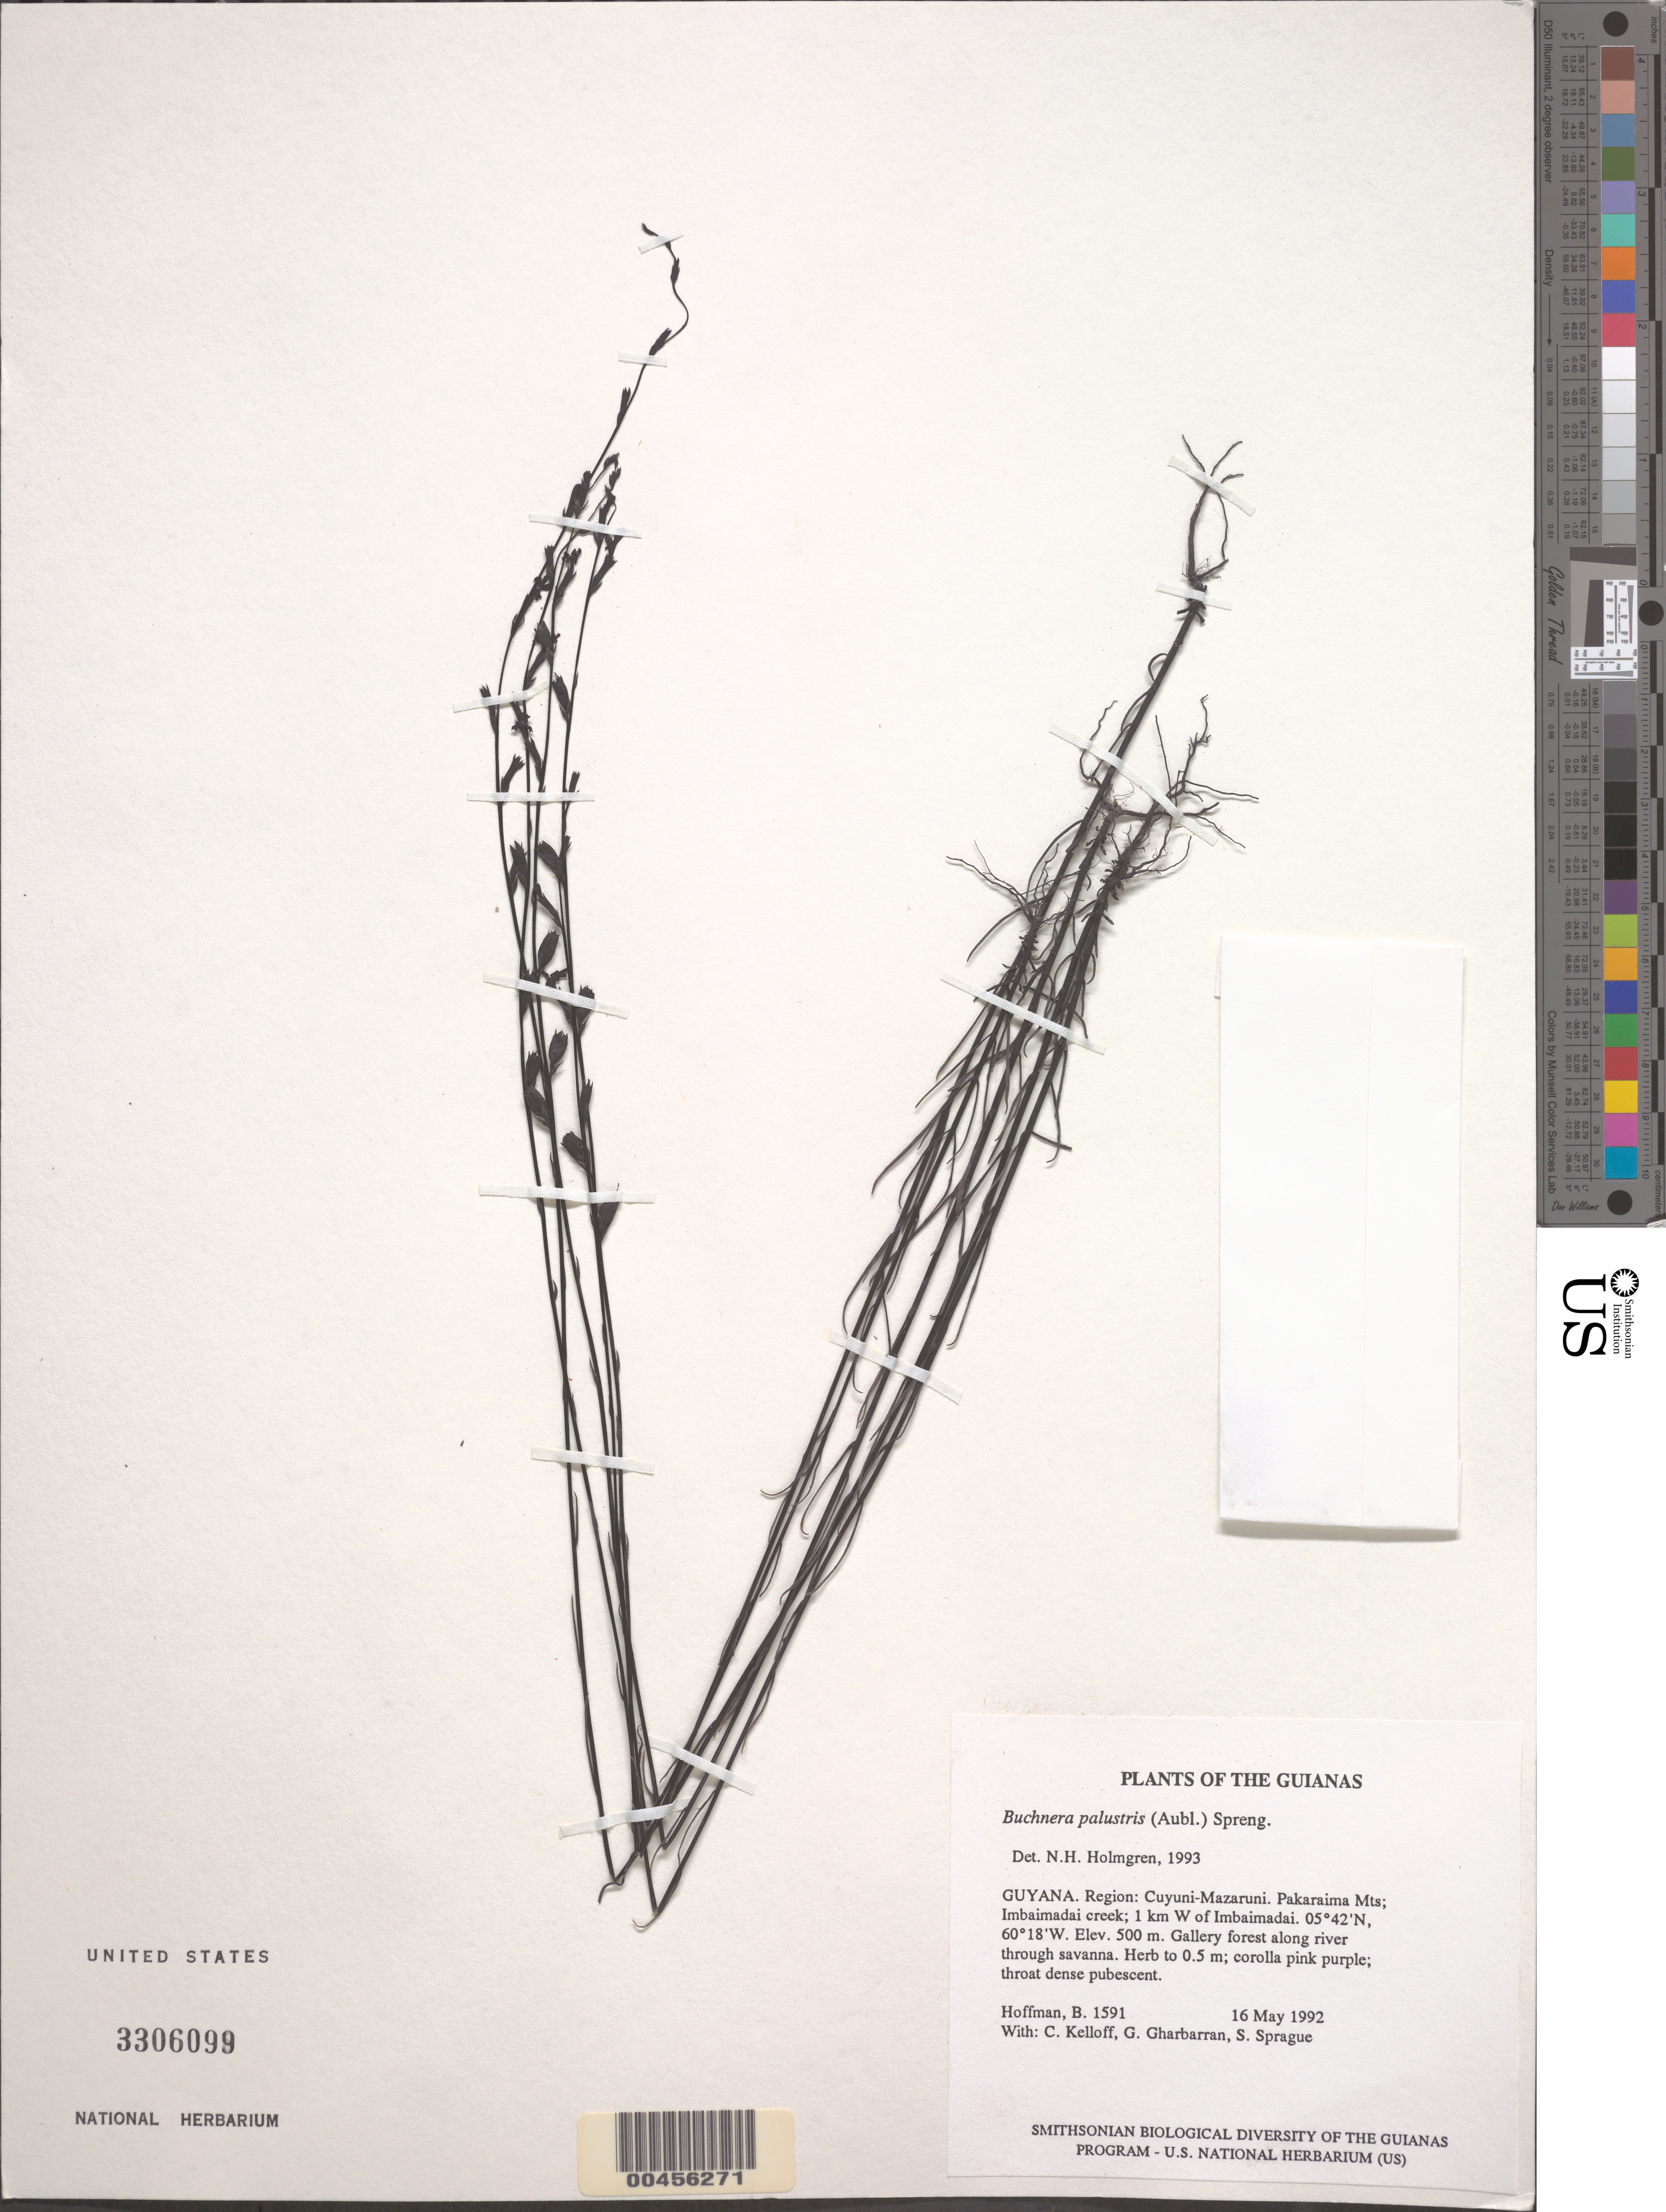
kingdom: Plantae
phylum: Tracheophyta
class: Magnoliopsida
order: Lamiales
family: Orobanchaceae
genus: Buchnera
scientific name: Buchnera palustris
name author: (Aubl.) Spreng.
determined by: Holmgren, N. H., (NY), New York Botanical Garden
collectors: B. Hoffman, C. L. Kelloff, G. Gharbarran & S. Sprague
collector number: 1591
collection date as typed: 16 May 1992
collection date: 1992-05-16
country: Guyana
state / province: Cuyuni-Mazaruni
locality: Pakaraima Mts; Imbaimadai Creek; 1 km W of Imbaimadai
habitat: Gallery forest along river through savanna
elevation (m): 500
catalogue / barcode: US 3306099